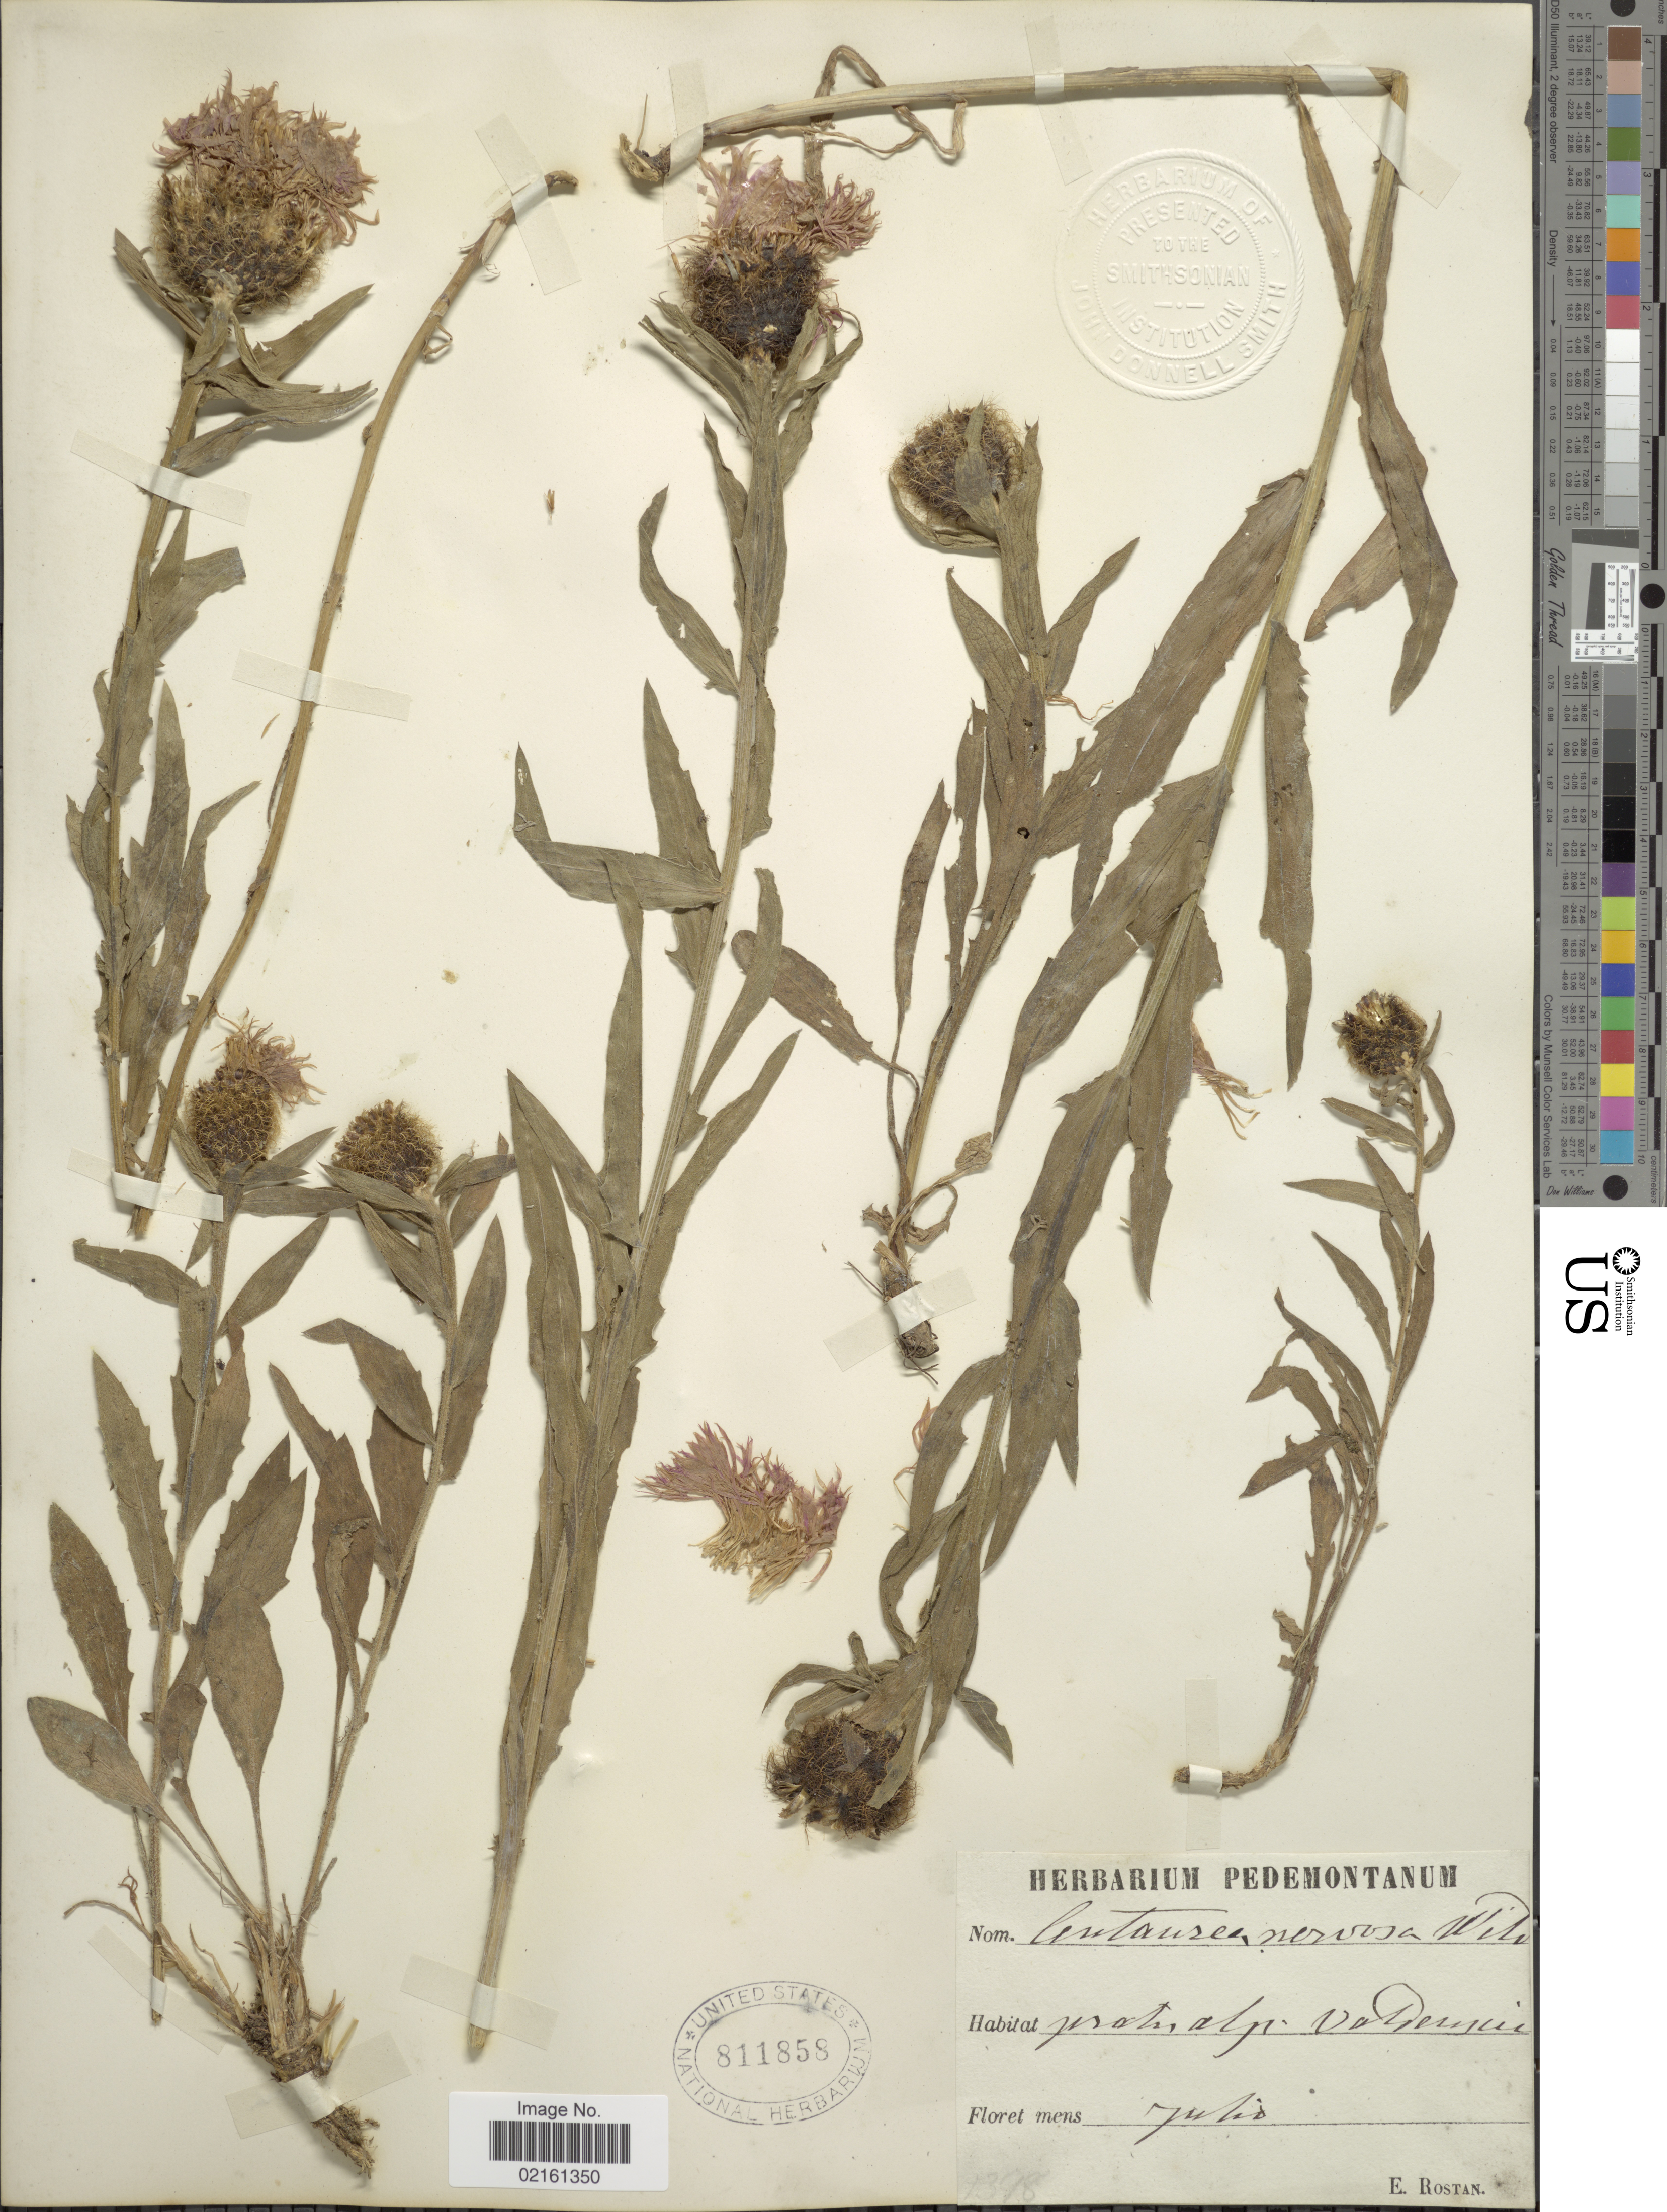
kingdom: Plantae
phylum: Tracheophyta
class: Magnoliopsida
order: Asterales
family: Asteraceae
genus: Centaurea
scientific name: Centaurea nervosa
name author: Willd.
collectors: E. Rostan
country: Italy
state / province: Piedmont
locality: Alp. Valsemier [interpreted]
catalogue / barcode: US 811858